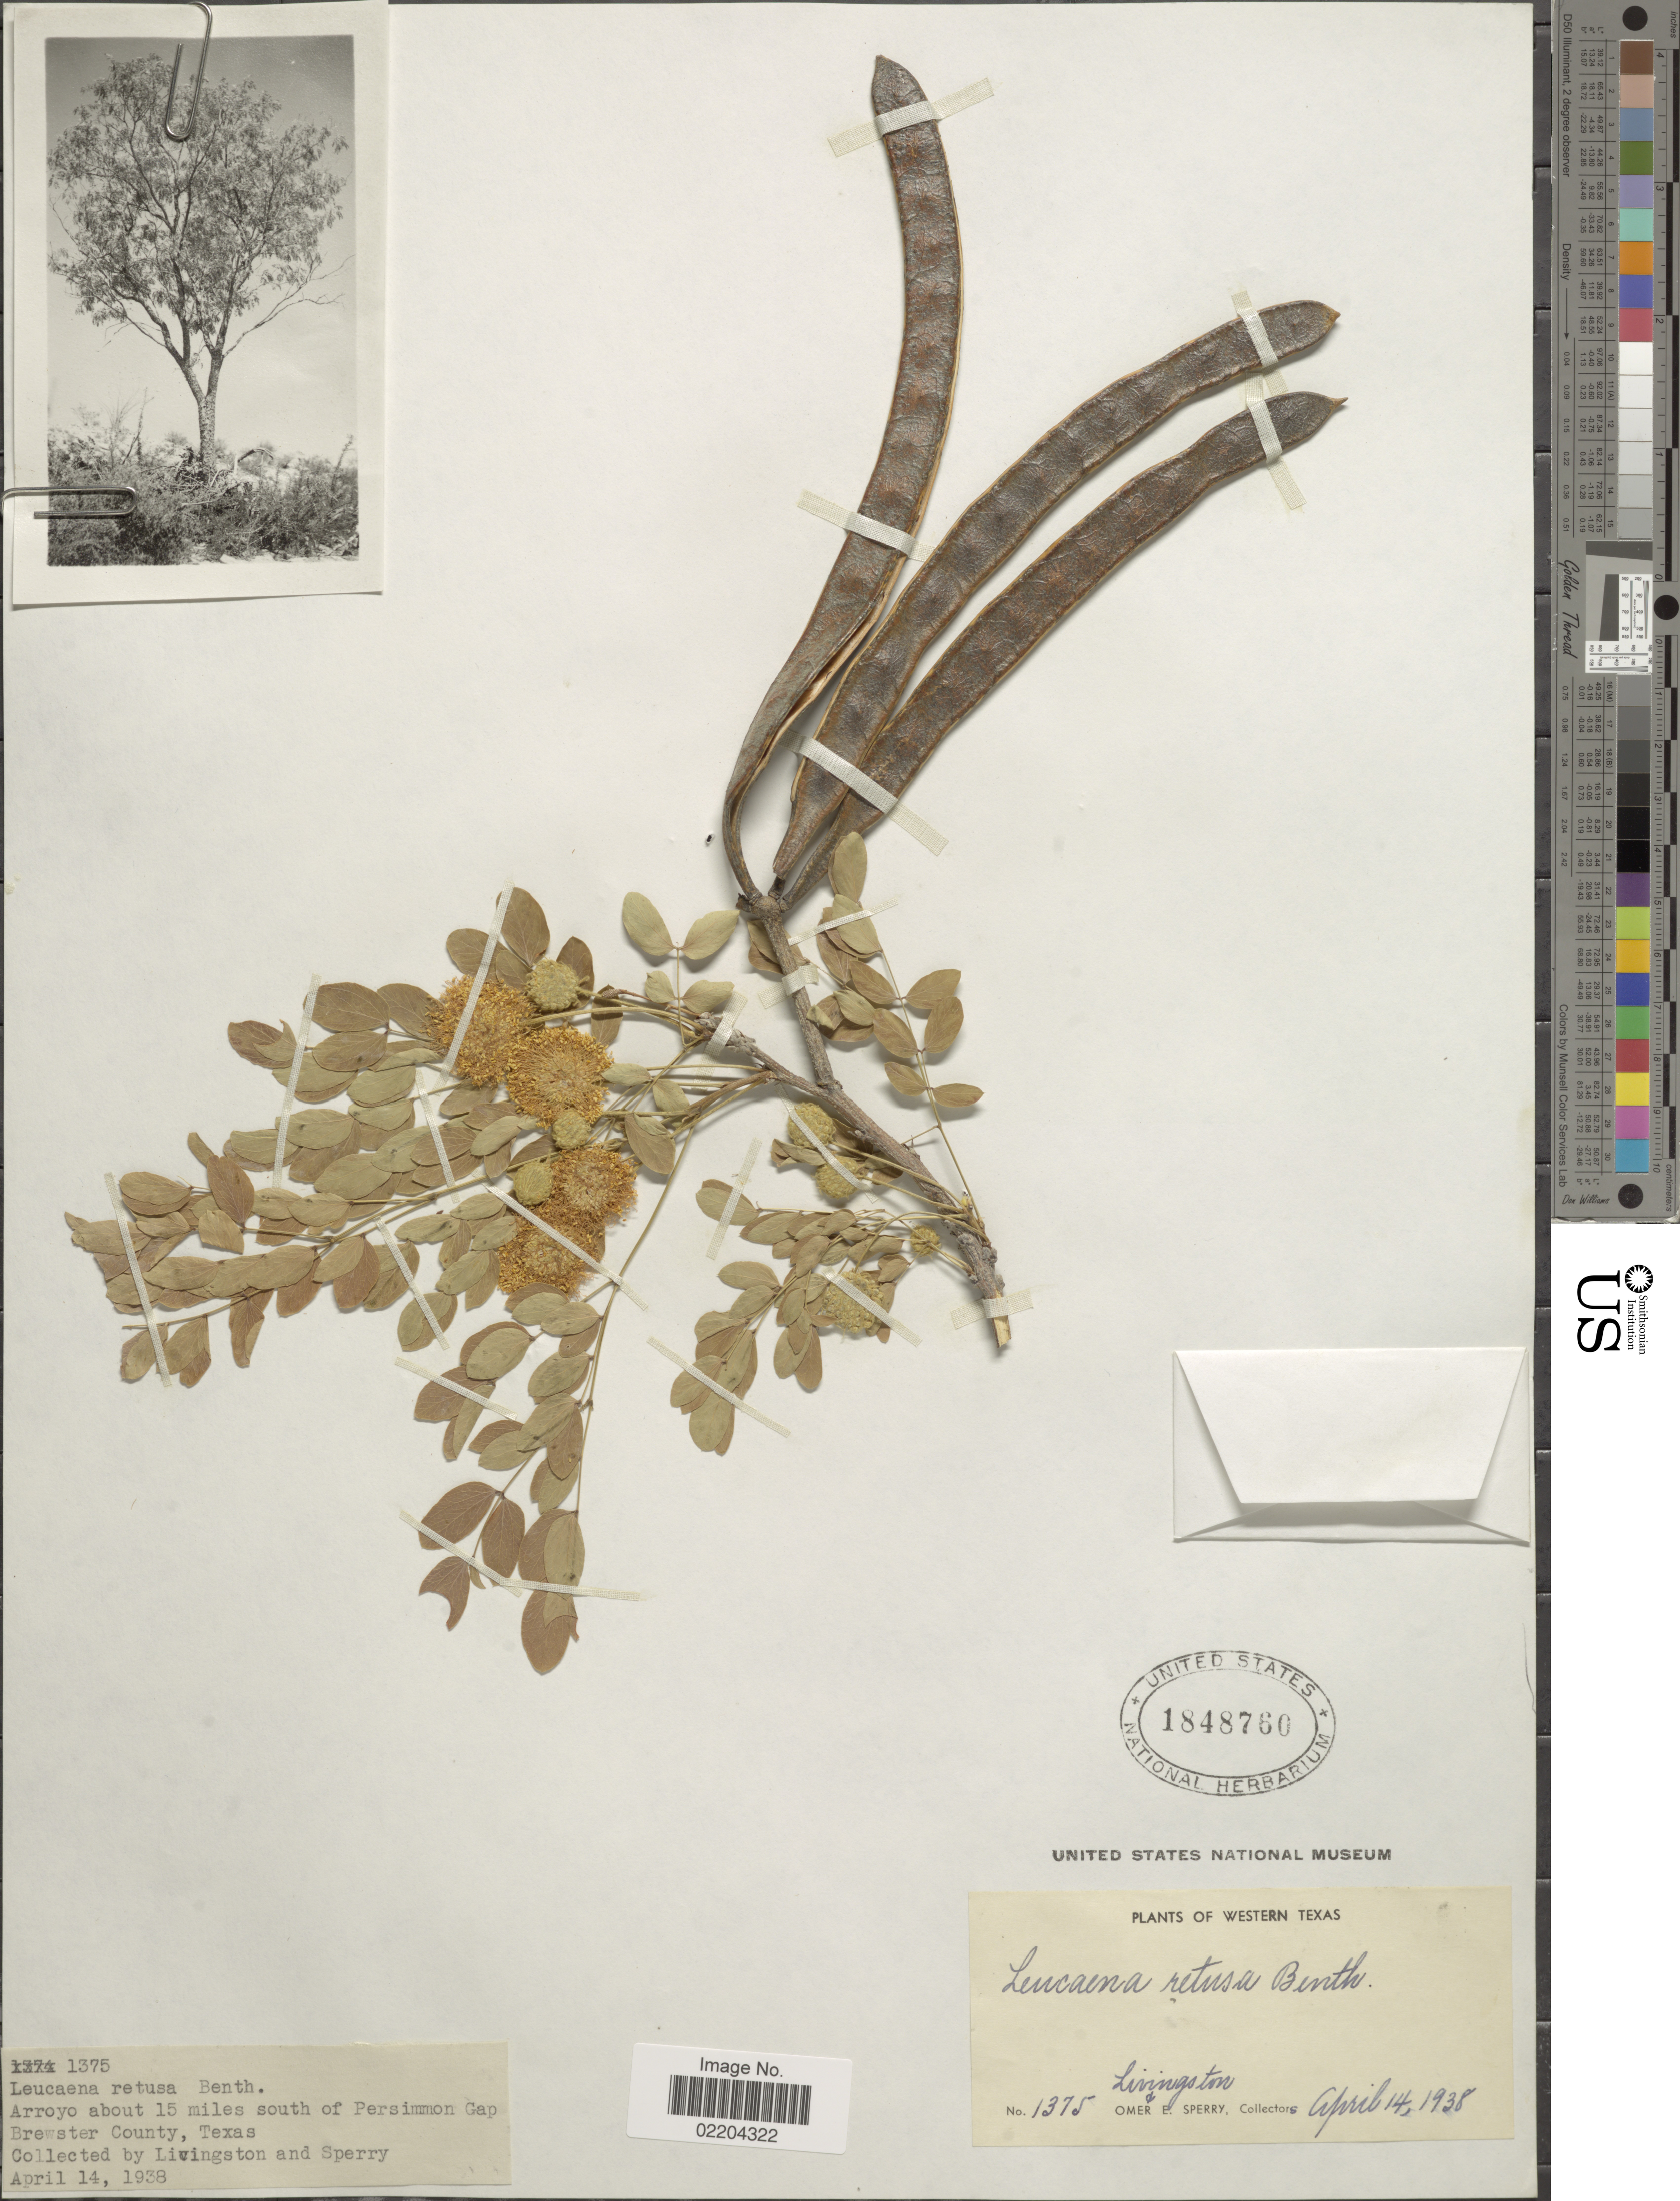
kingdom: Plantae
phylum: Tracheophyta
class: Magnoliopsida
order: Fabales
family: Fabaceae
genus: Leucaena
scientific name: Leucaena retusa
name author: Benth. in A. Gray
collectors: Livingston & O. E. Sperry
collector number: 1375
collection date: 1938-04-14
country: United States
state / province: Texas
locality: Western Texas., Arroyo about 15 miles south of Persimmon Gap, Brewster County, Texas.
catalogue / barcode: US 1848760